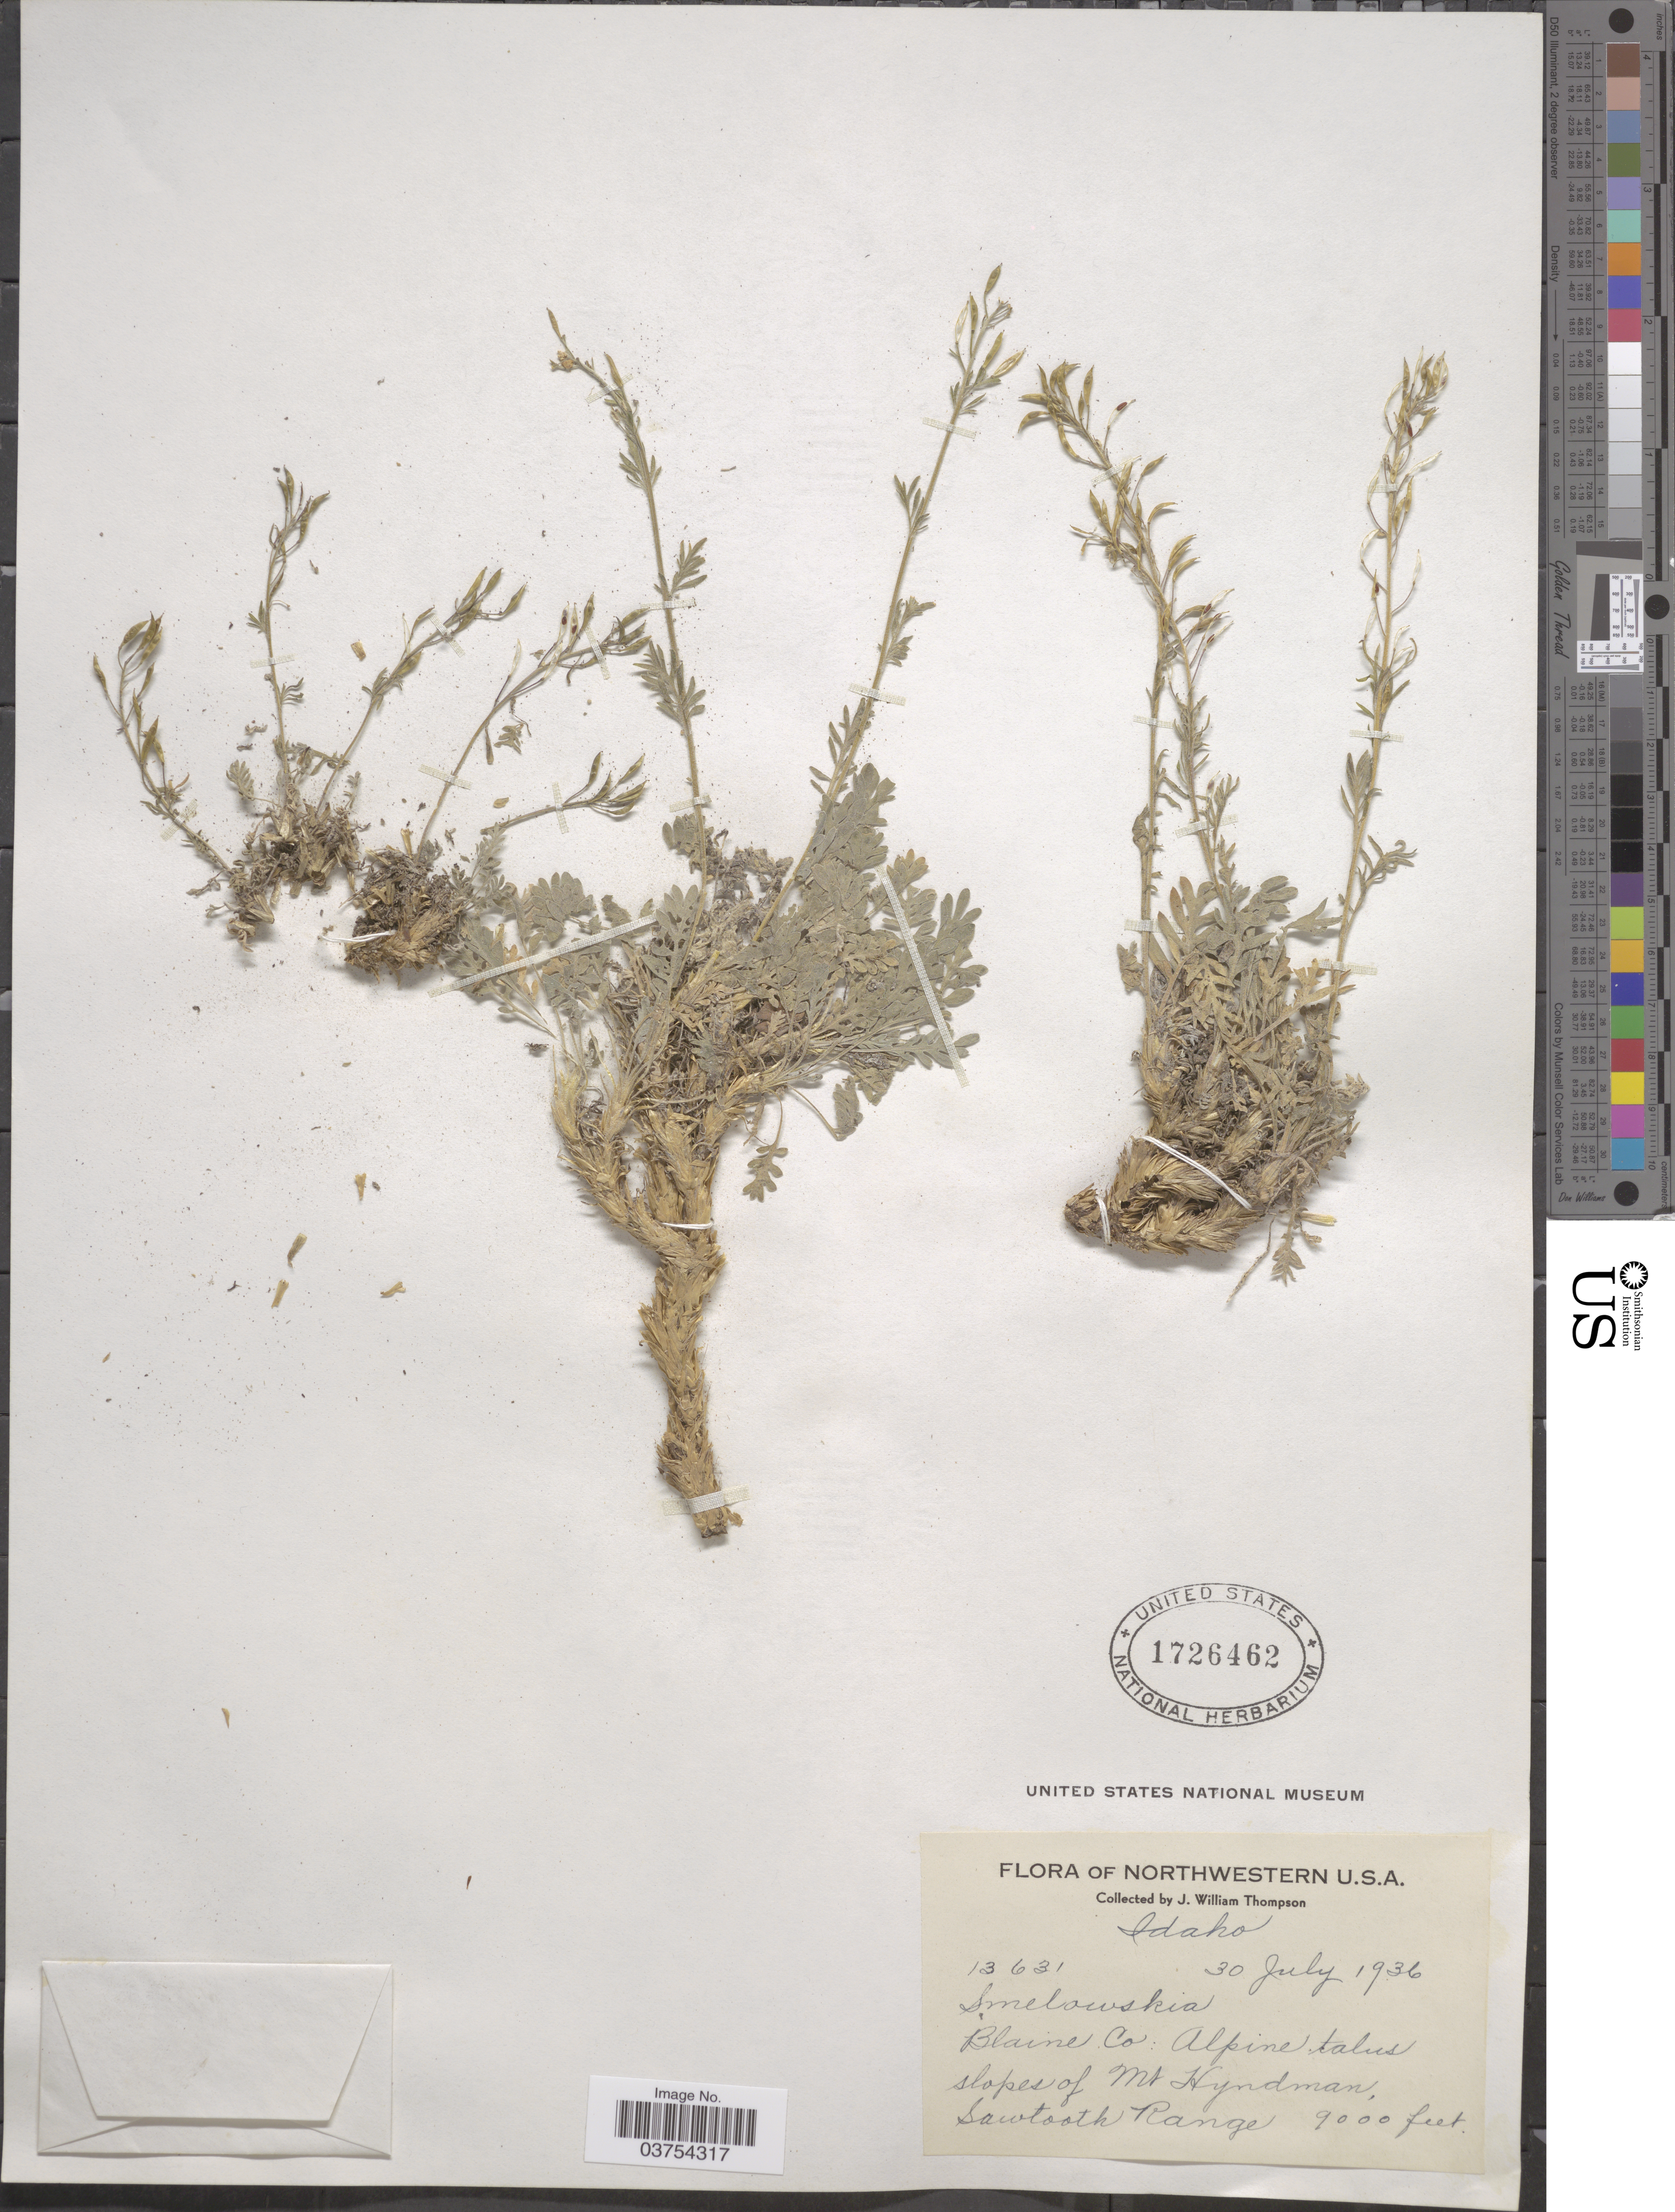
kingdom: Plantae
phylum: Tracheophyta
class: Magnoliopsida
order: Brassicales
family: Brassicaceae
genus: Smelowskia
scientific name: Smelowskia calycina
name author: (Stephan) C.A. Mey.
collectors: J. W. Thompson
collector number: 13631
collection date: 1936-07-30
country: United States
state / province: Idaho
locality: Northwestern U.S.A. Blaine Co: Alpine talus slopes of Mt. Hyndman, Sawtooth Range.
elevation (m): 2743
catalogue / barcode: US 1726462